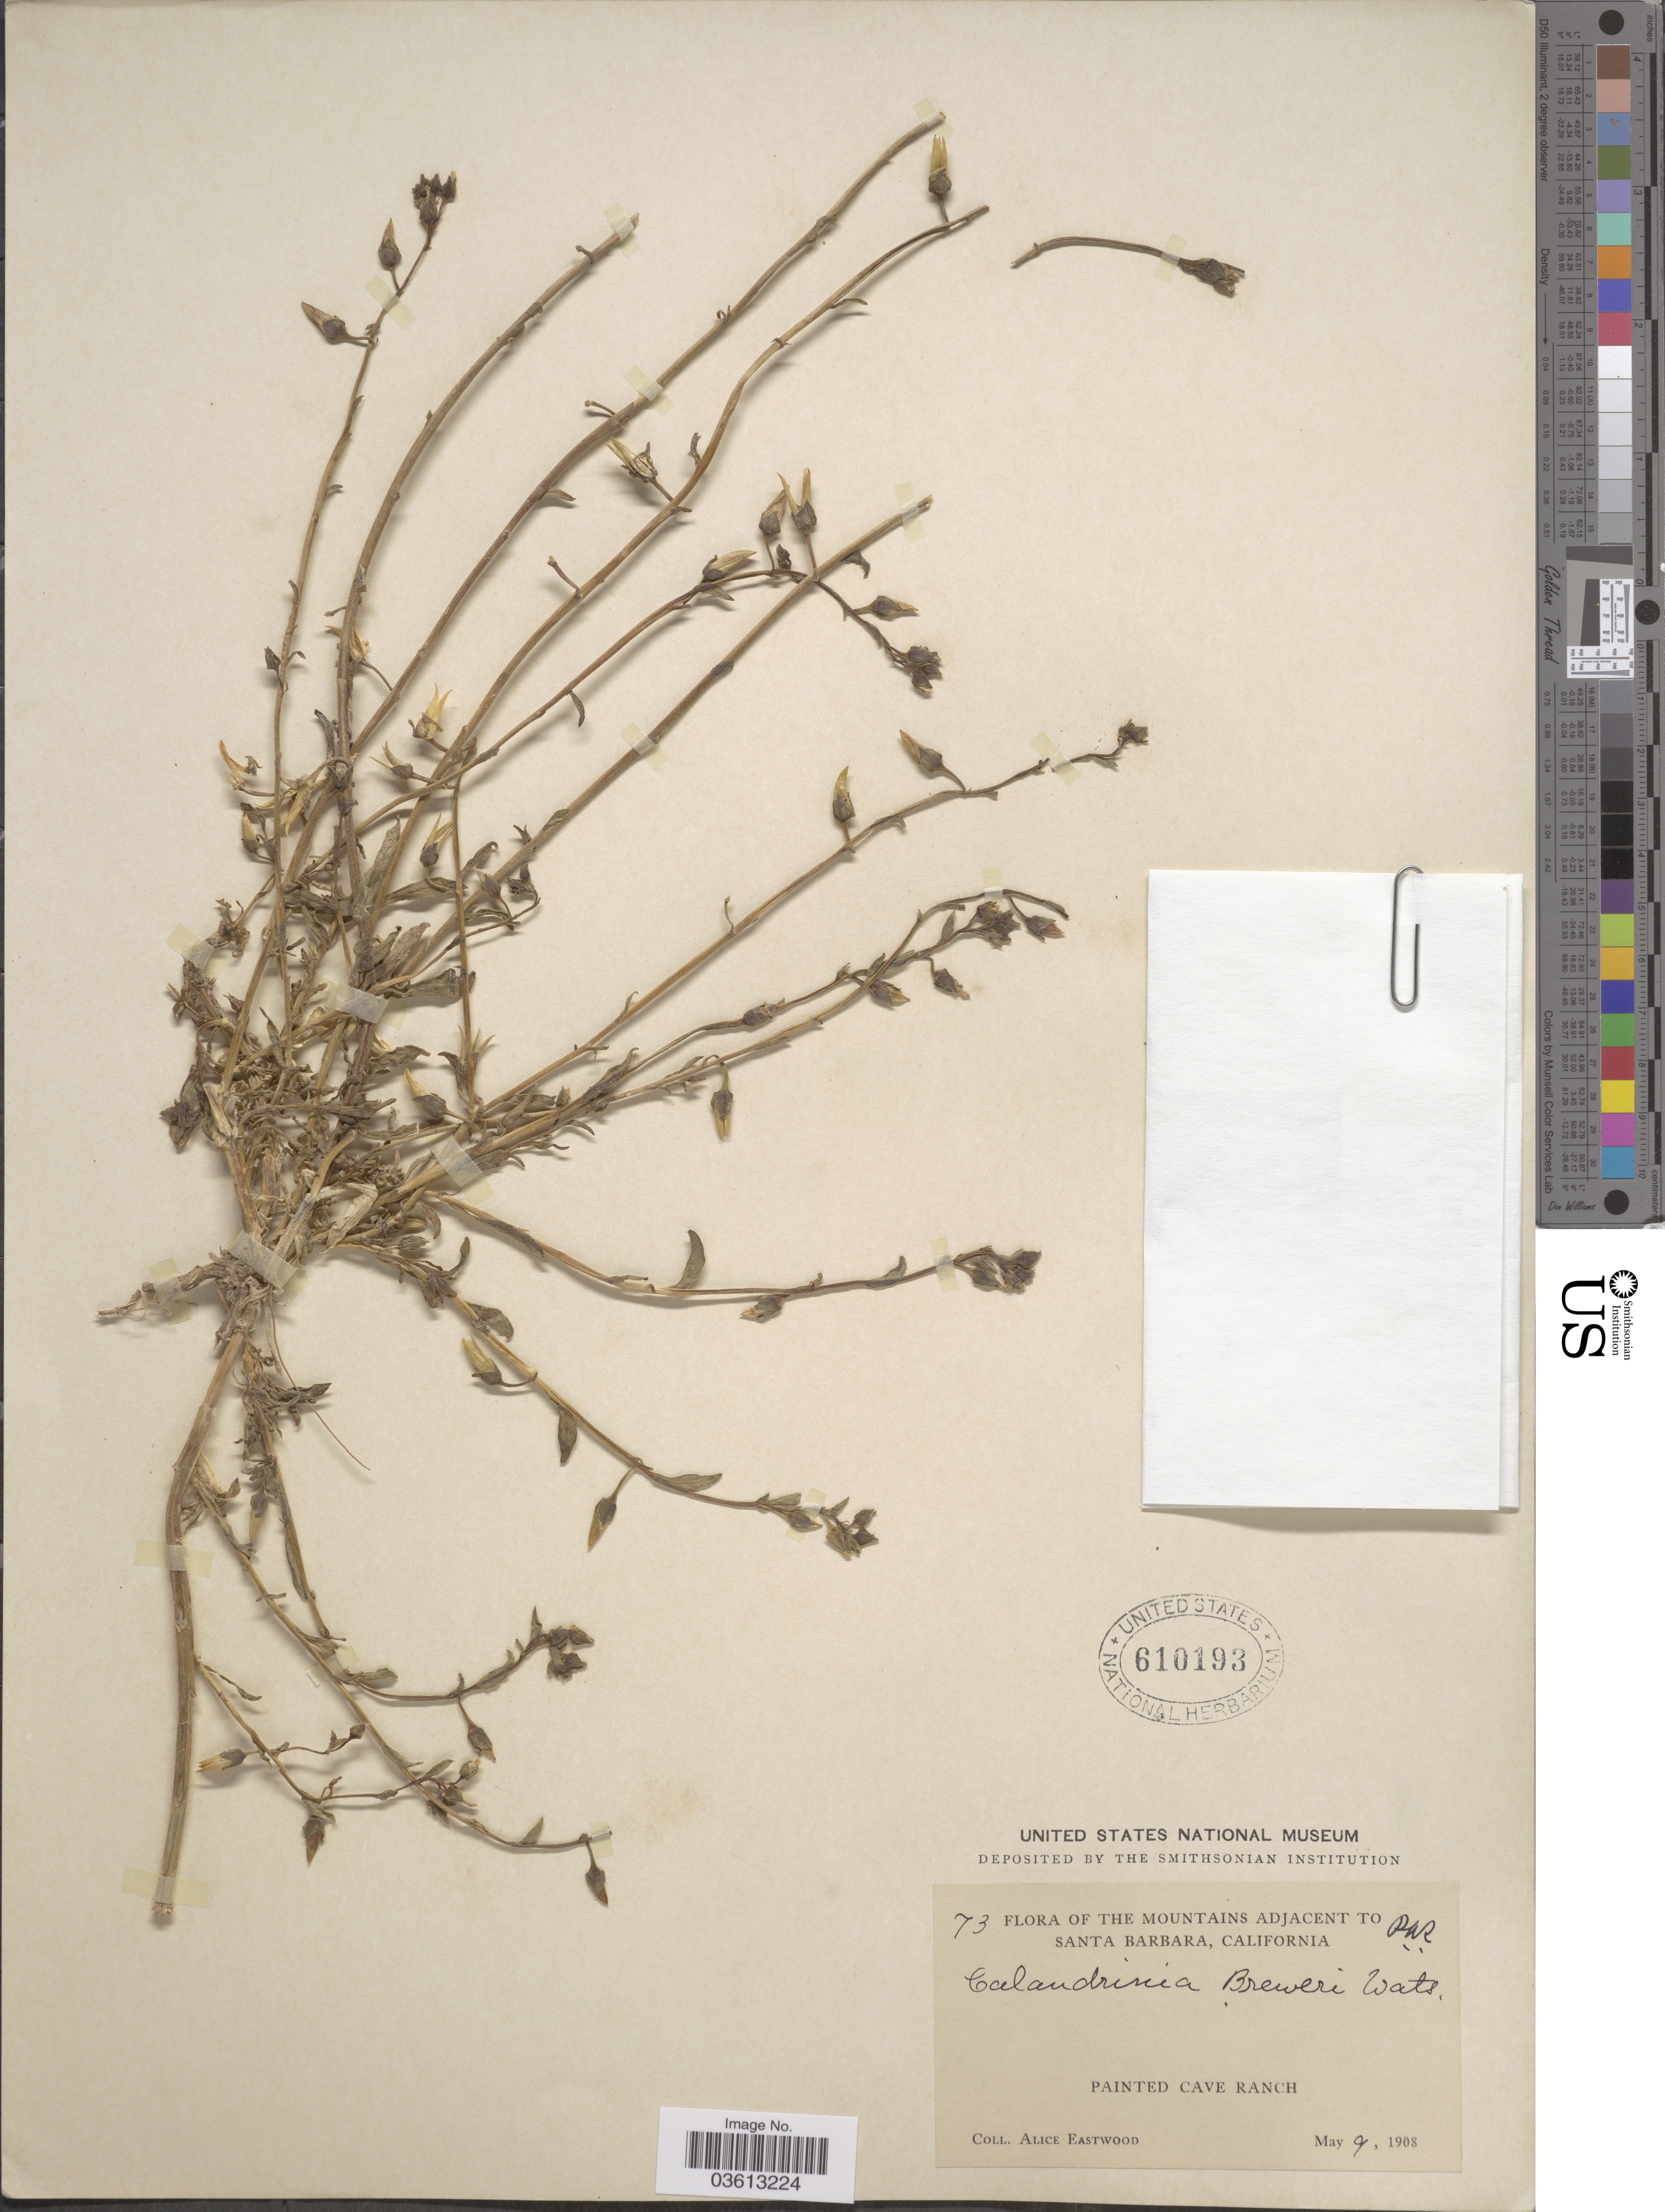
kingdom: Plantae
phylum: Tracheophyta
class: Magnoliopsida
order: Caryophyllales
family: Montiaceae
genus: Calandrinia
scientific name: Calandrinia breweri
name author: S. Watson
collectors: A. Eastwood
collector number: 73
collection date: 1908-05-09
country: United States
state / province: California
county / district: Santa Barbara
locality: The Mountains adjacent to Santa Barbara. Painted Cave Ranch.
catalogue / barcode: US 610193